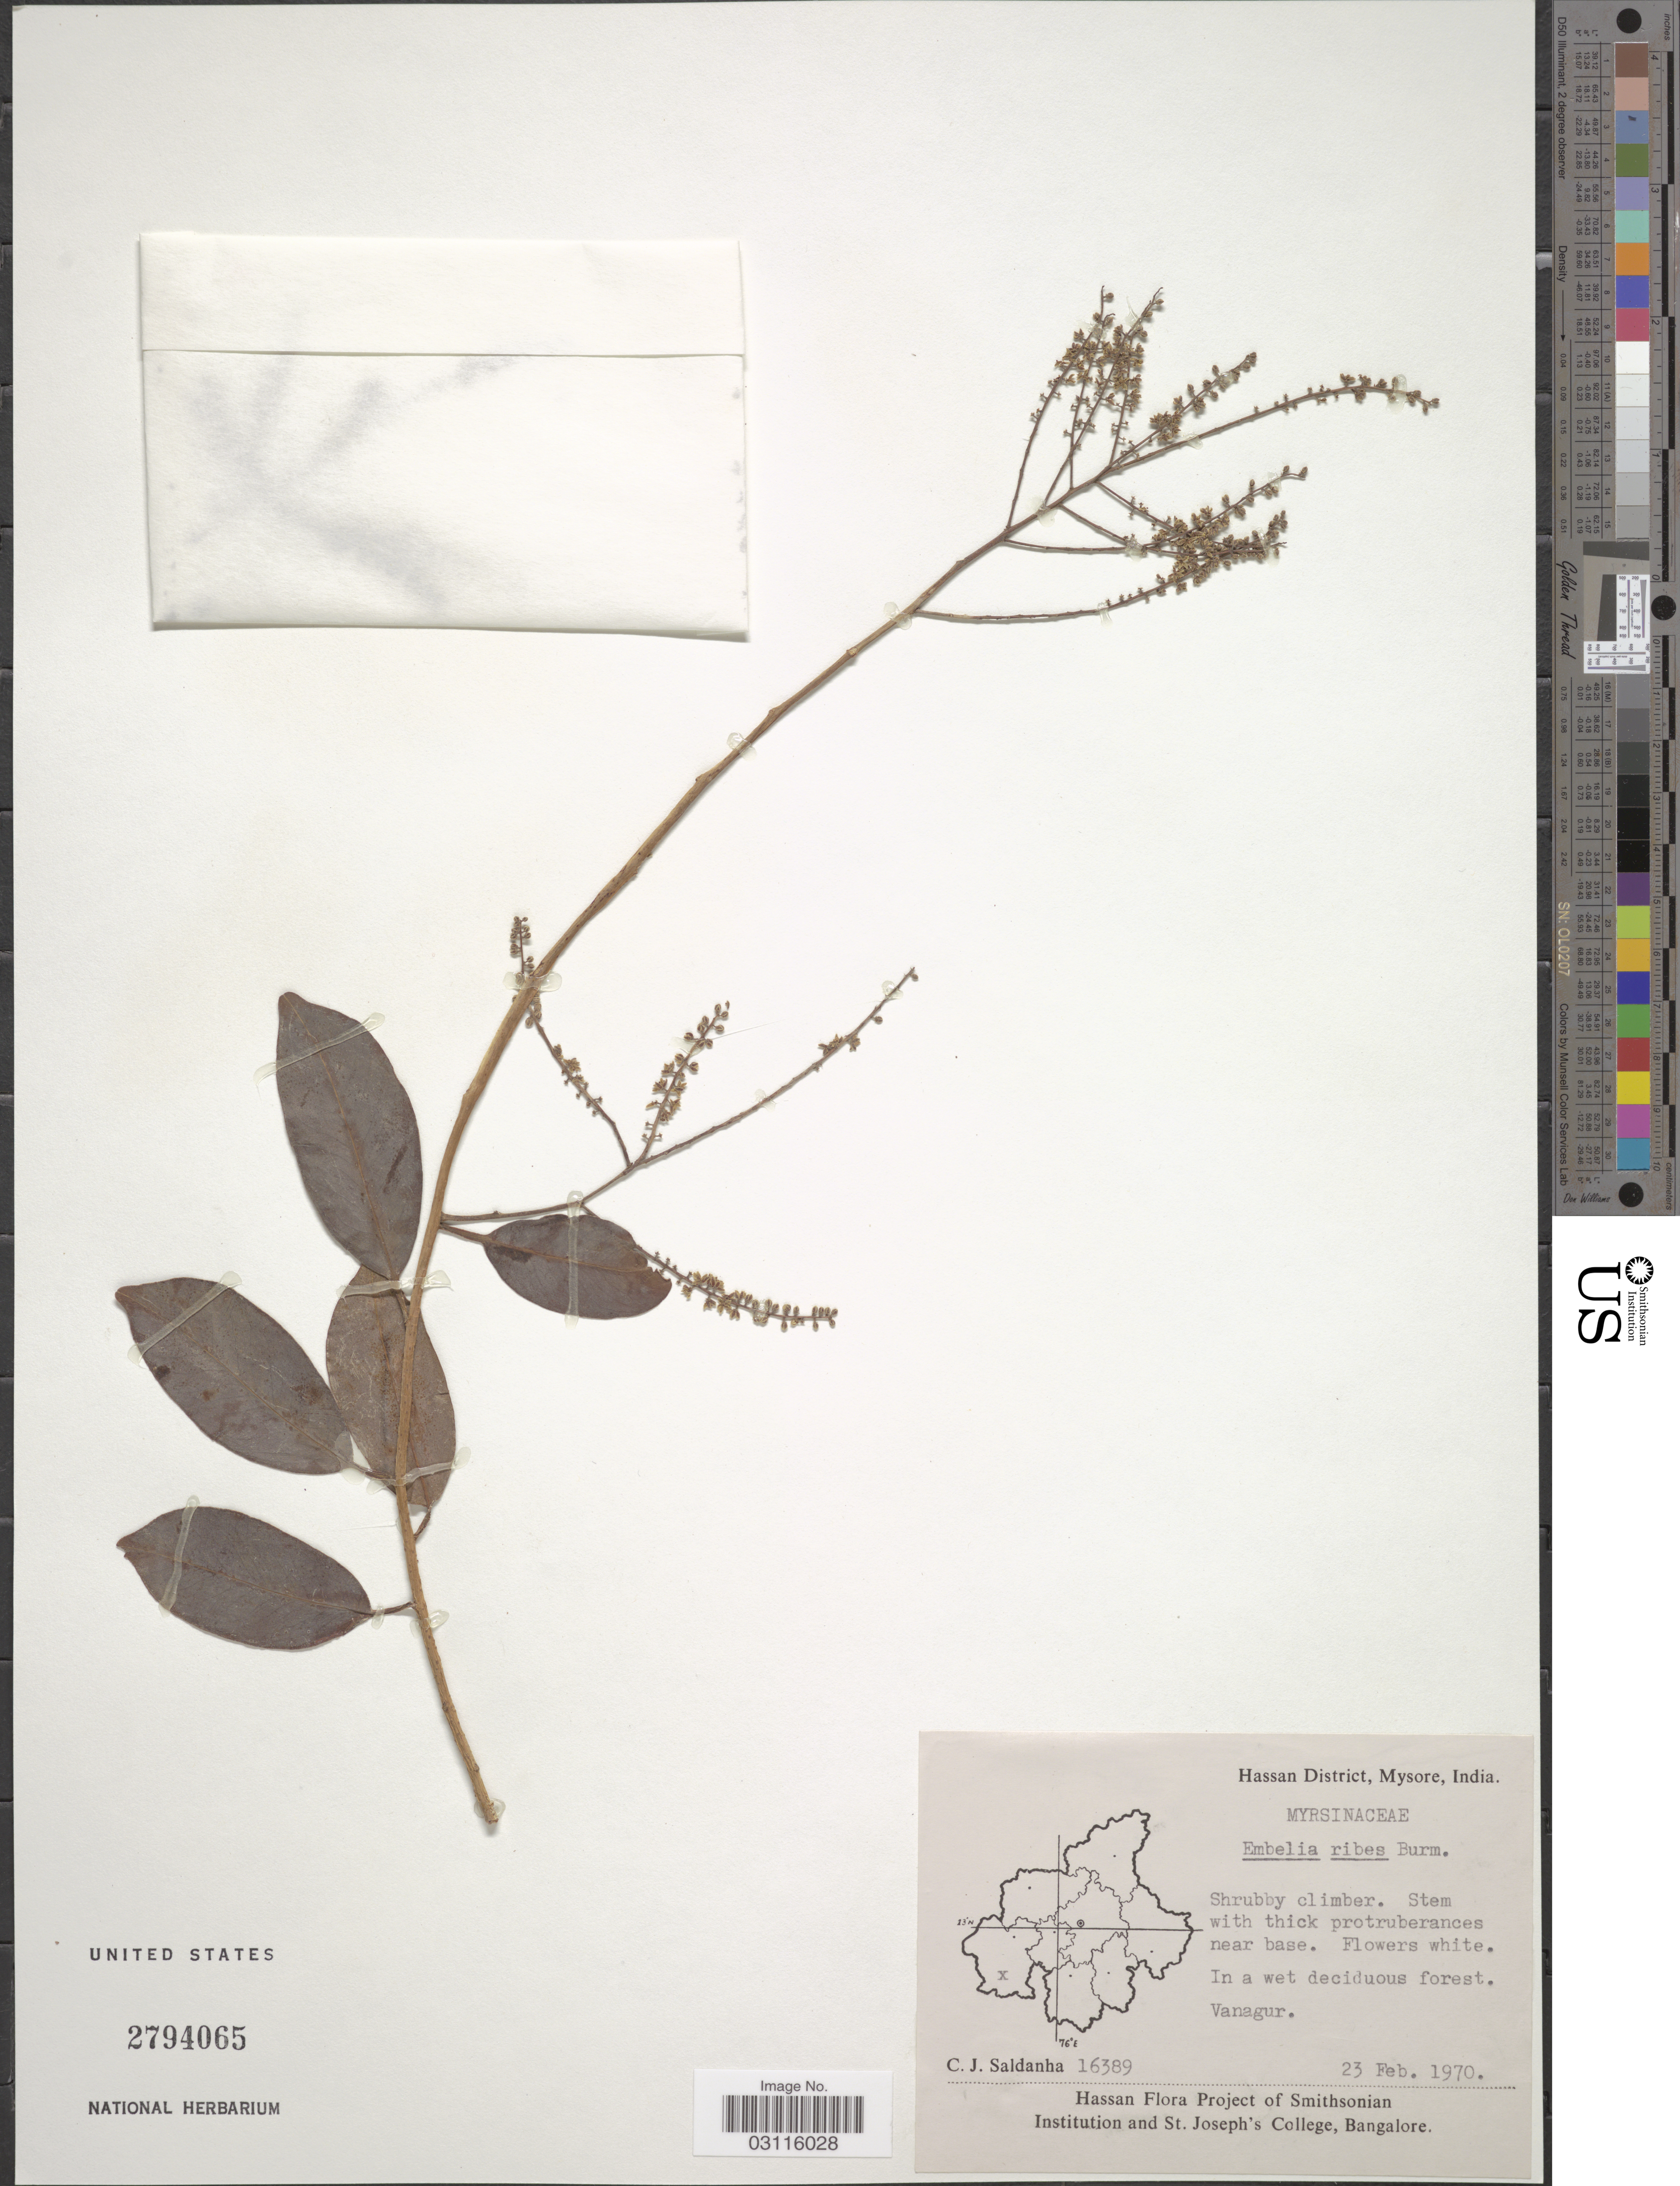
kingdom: Plantae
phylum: Tracheophyta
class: Magnoliopsida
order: Ericales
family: Primulaceae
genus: Embelia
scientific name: Embelia ribes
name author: Burm. f.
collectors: C. J. Saldanha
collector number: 16389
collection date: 1970-02-23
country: India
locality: Hassan District, Mysore, Vanagur.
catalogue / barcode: US 2794065